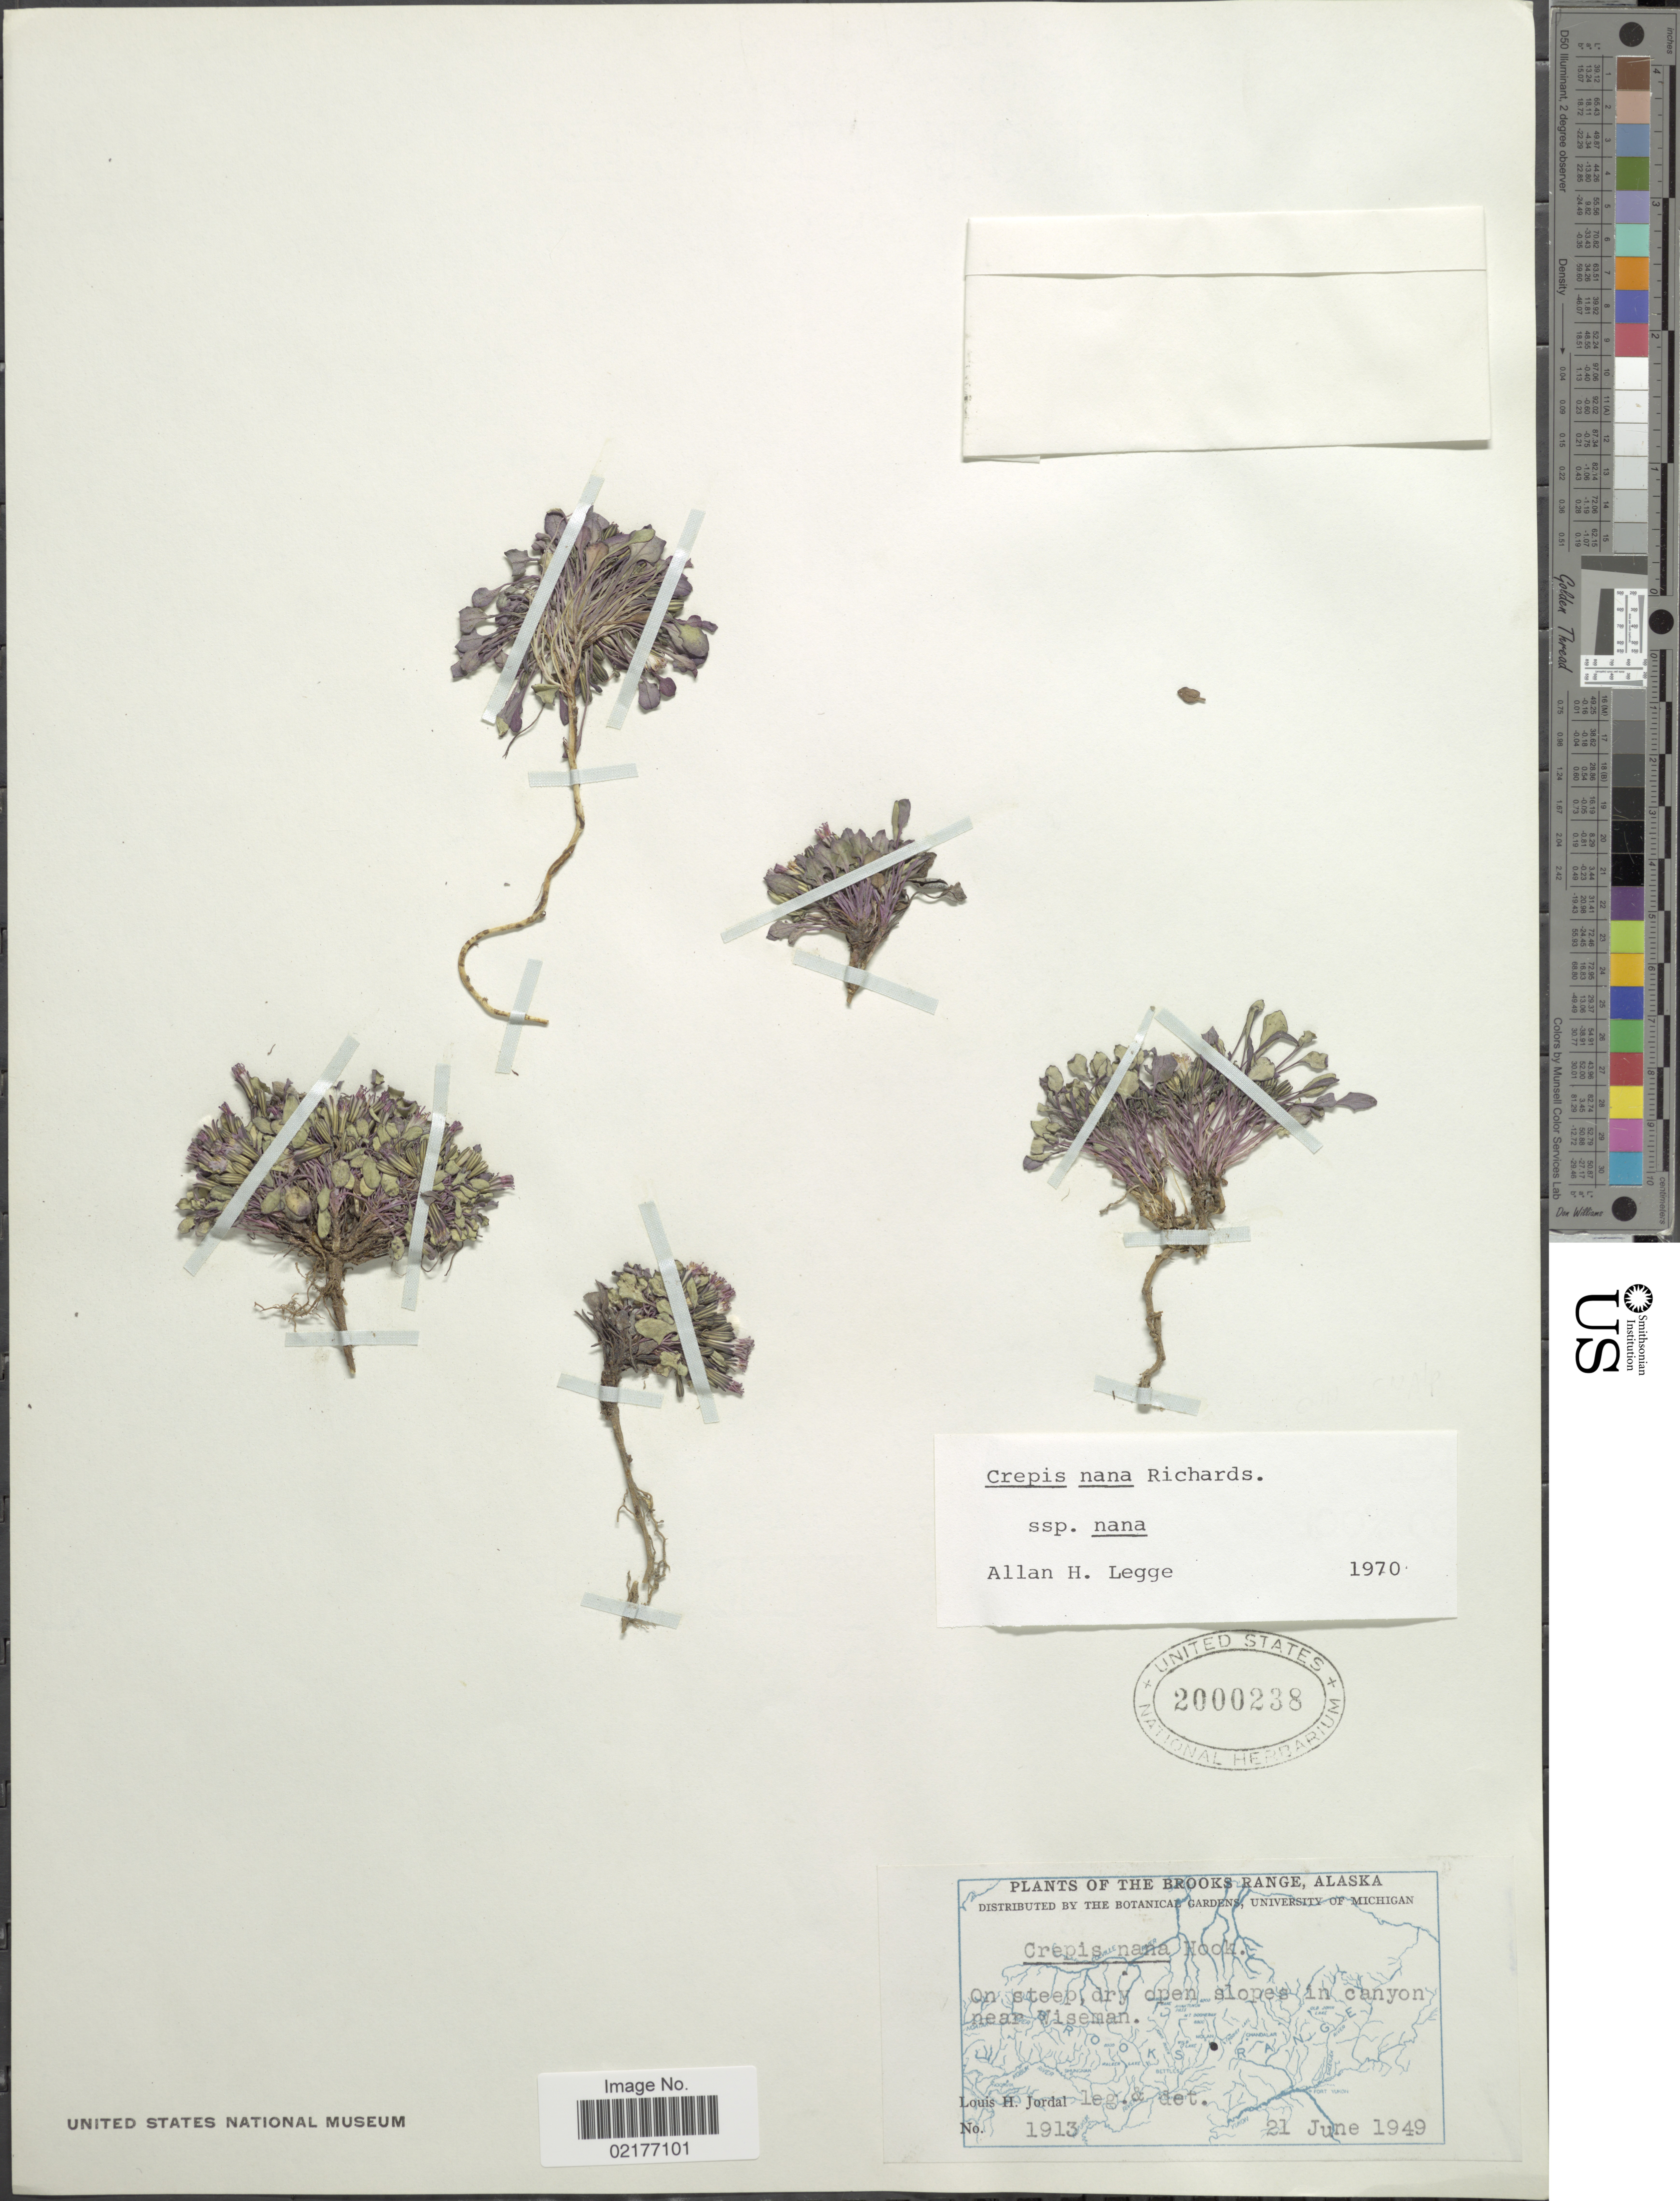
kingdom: Plantae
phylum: Tracheophyta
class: Magnoliopsida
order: Asterales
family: Asteraceae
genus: Askellia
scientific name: Askellia pygmaea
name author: (Ledeb.) Sennikov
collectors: L. Jordal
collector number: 1913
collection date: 1949-06-21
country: United States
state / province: Alaska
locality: The Brooks Range, Alaska, On steep, dry open slopes in Canyon near Wiseman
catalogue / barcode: US 2000238